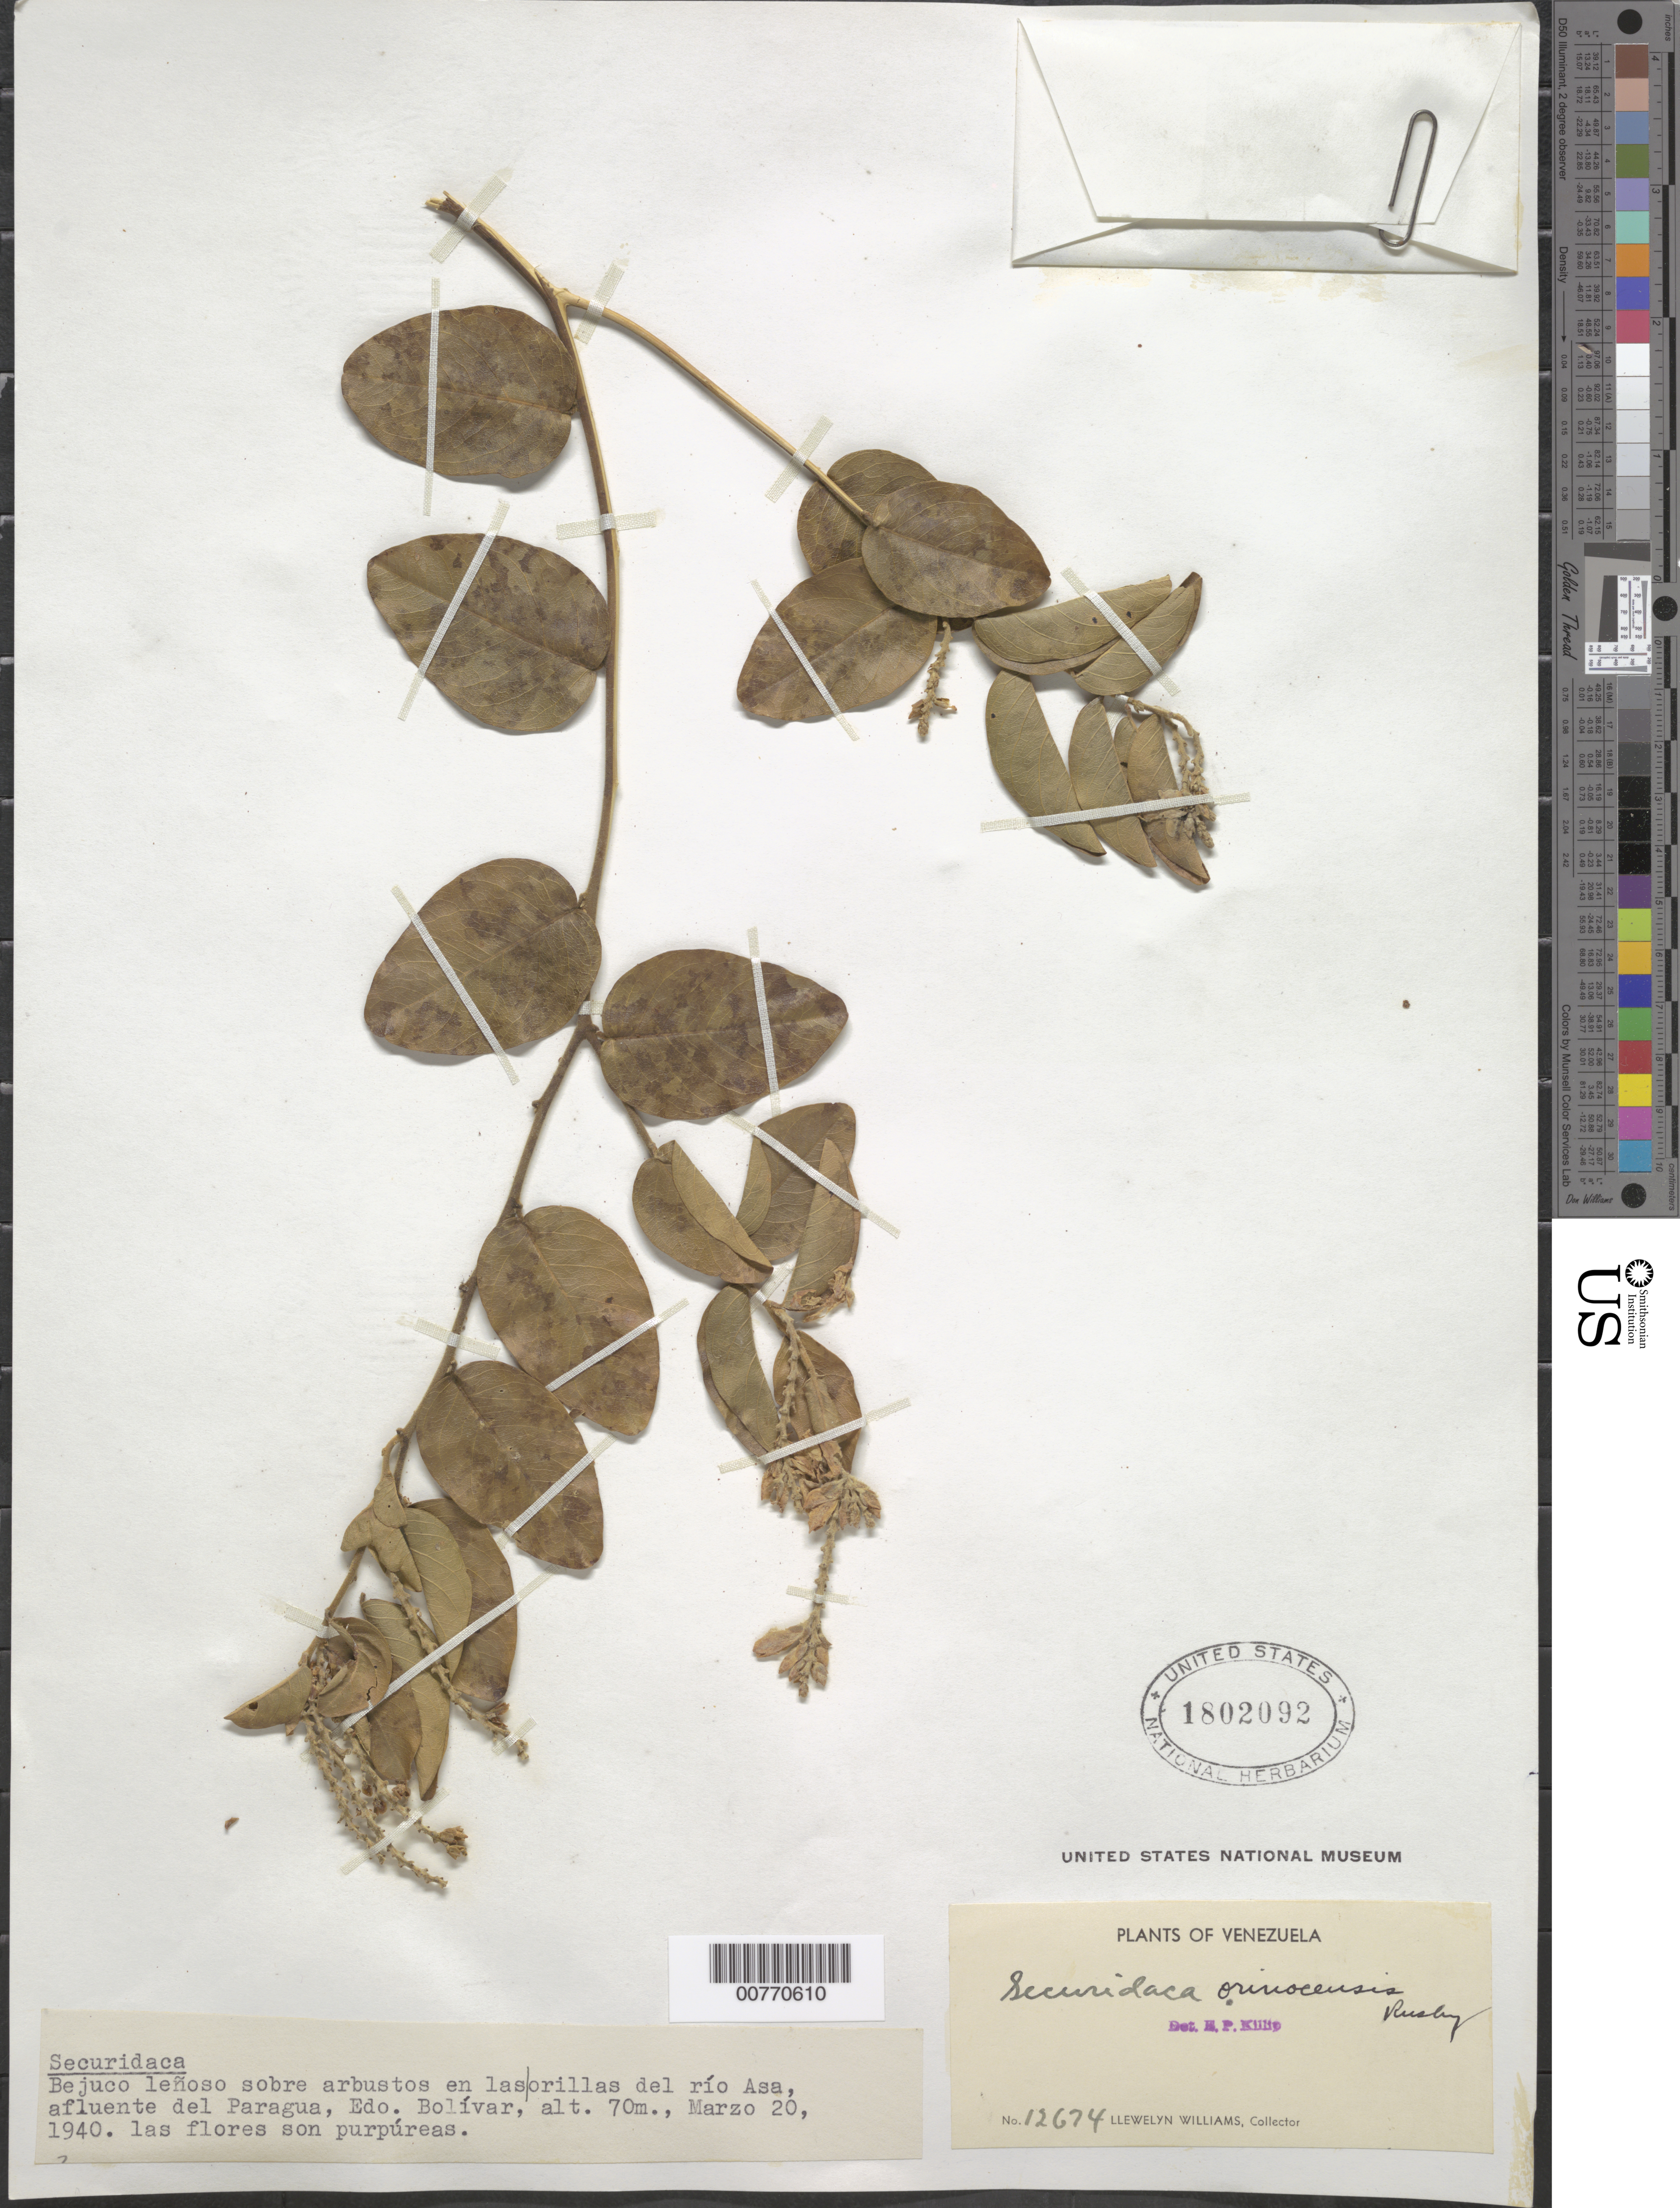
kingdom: Plantae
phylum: Tracheophyta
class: Magnoliopsida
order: Fabales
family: Polygalaceae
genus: Securidaca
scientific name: Securidaca pendula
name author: Bonpl.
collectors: Ll. Williams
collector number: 12674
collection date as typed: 20-Mar-40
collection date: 1940-03-20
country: Venezuela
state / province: Bolívar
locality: Río Asa, affluent of Río Paragua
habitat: Riverbank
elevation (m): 70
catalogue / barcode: US 1802092